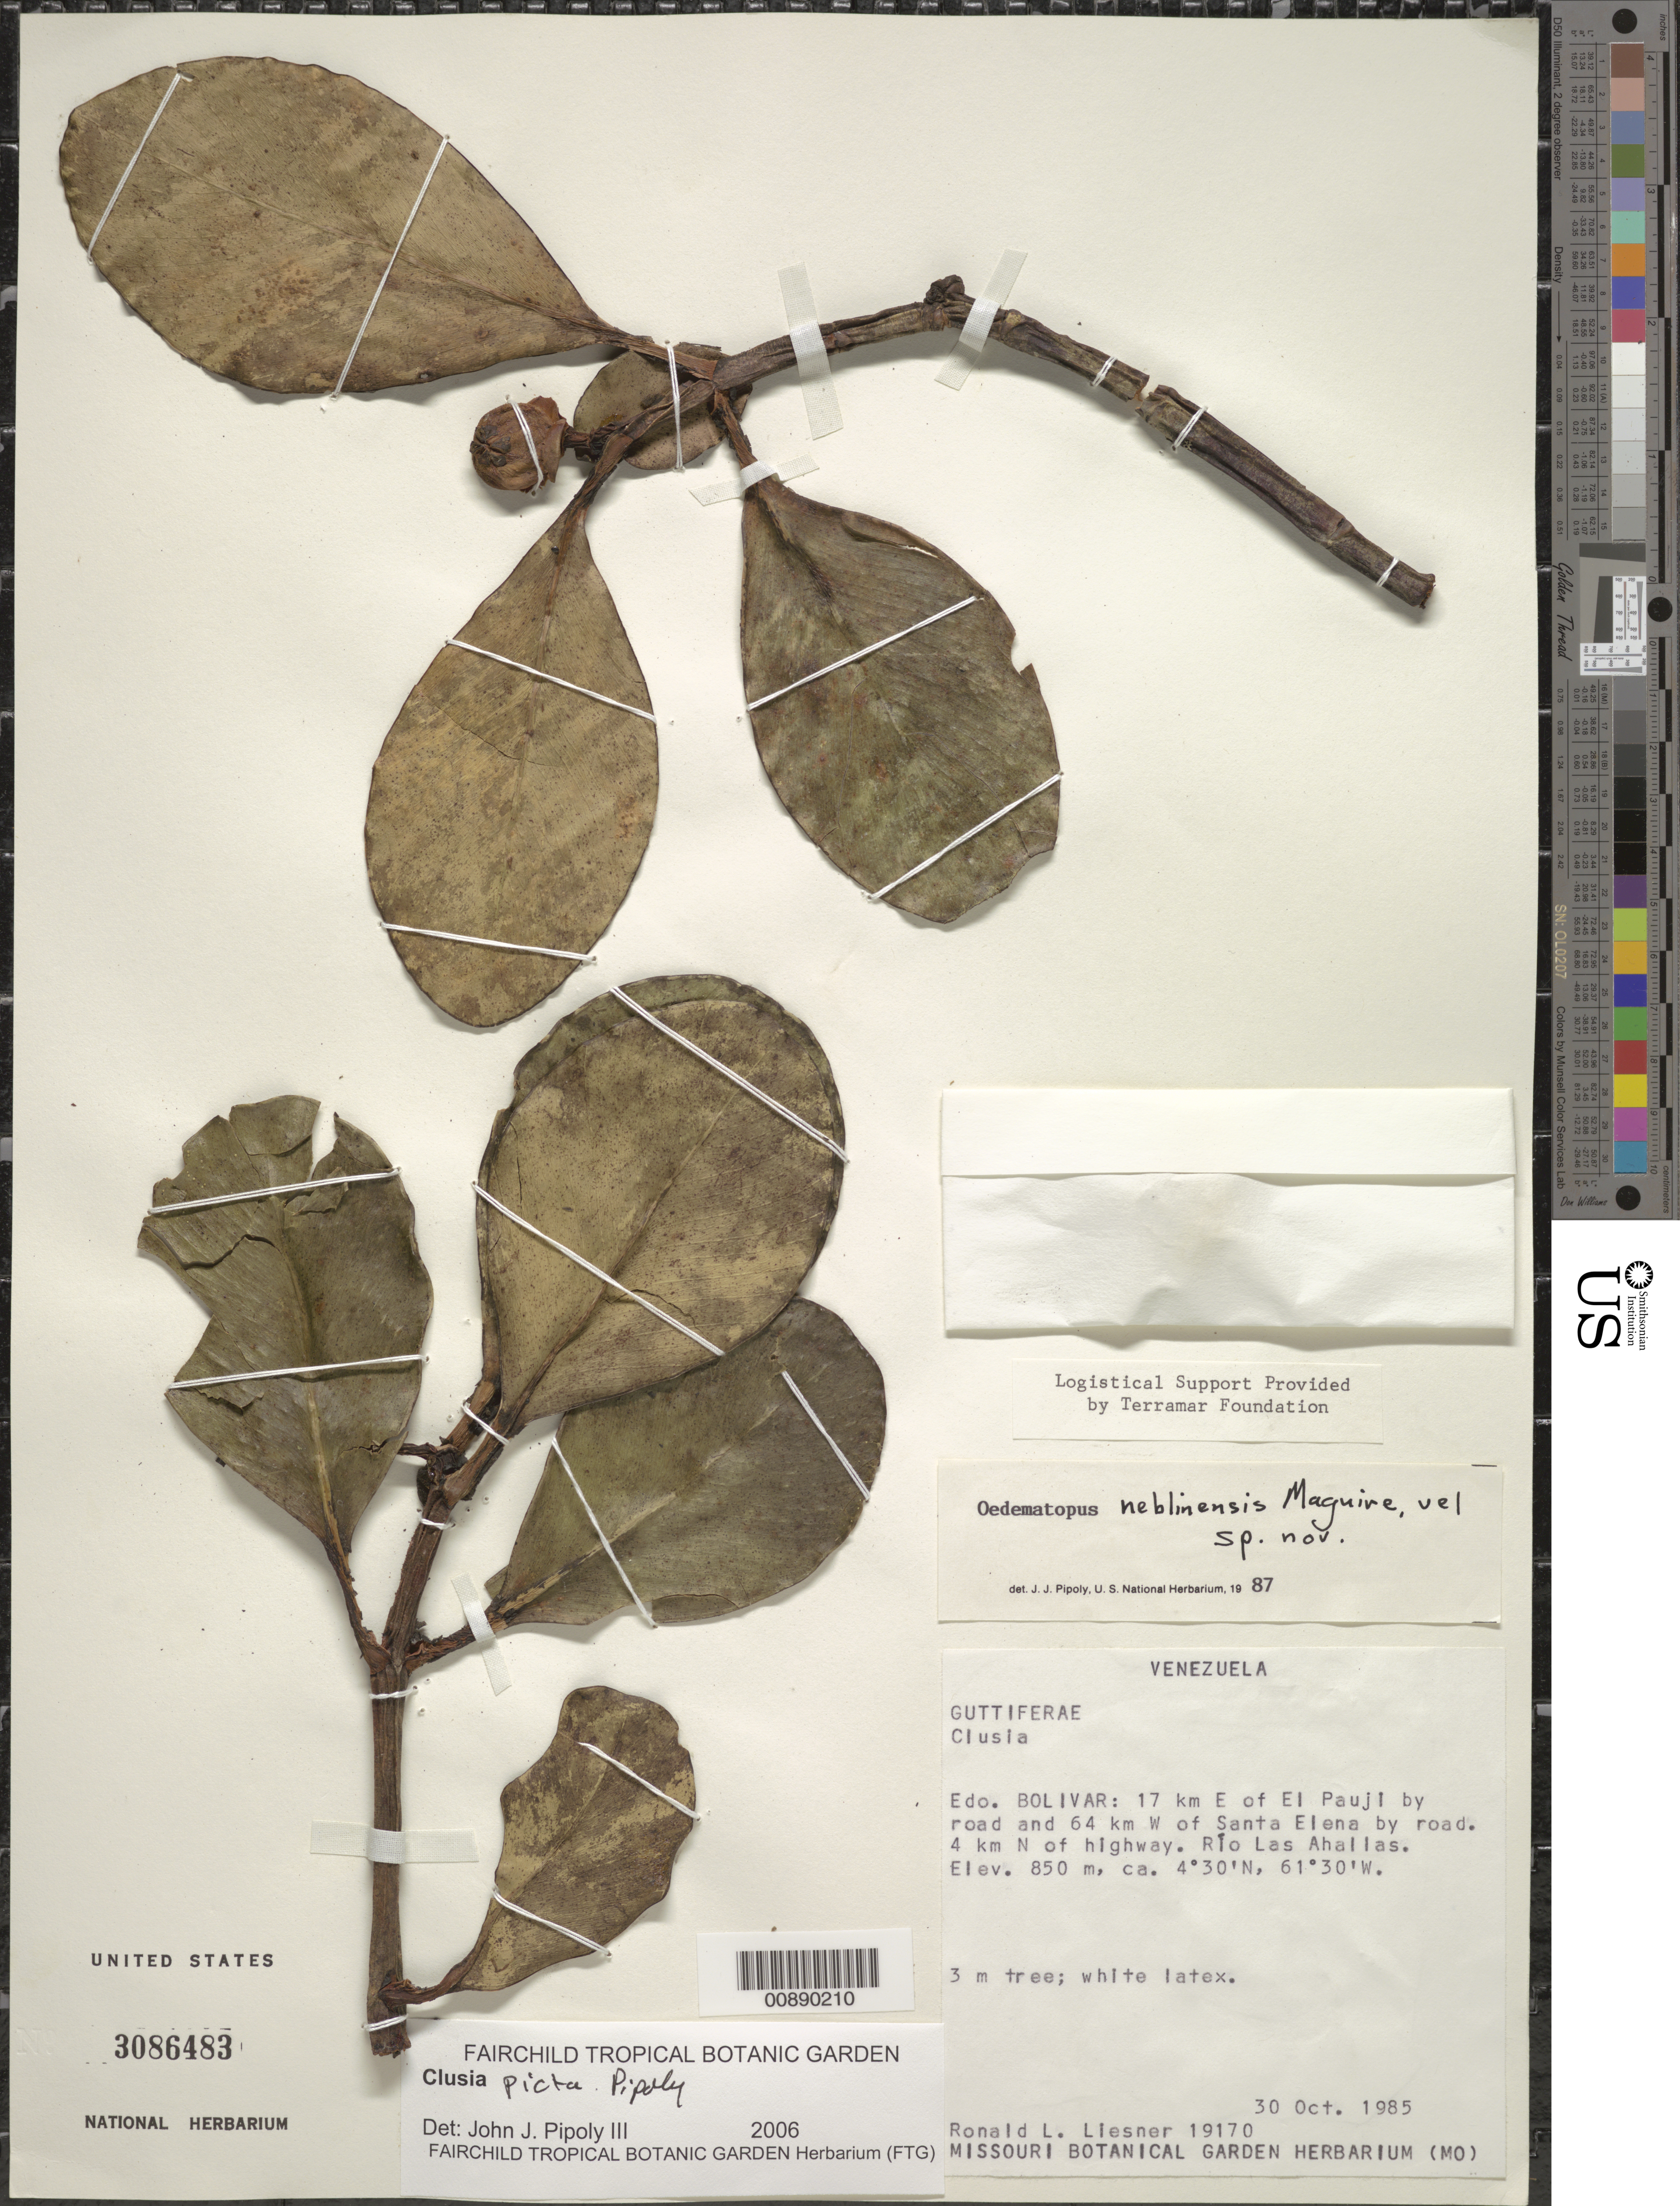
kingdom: Plantae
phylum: Tracheophyta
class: Magnoliopsida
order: Malpighiales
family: Clusiaceae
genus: Clusia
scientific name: Clusia picta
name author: Pipoly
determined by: Pipoly, J. J., III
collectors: R. L. Liesner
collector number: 19170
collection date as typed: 30-Oct-85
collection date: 1985-10-30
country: Venezuela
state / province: Bolívar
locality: El Pauji, 17 km E by road and 64 km W of Santa Elena by road, 4 km N of Highway, Río Las Ahallas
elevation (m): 850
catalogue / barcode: US 3086483